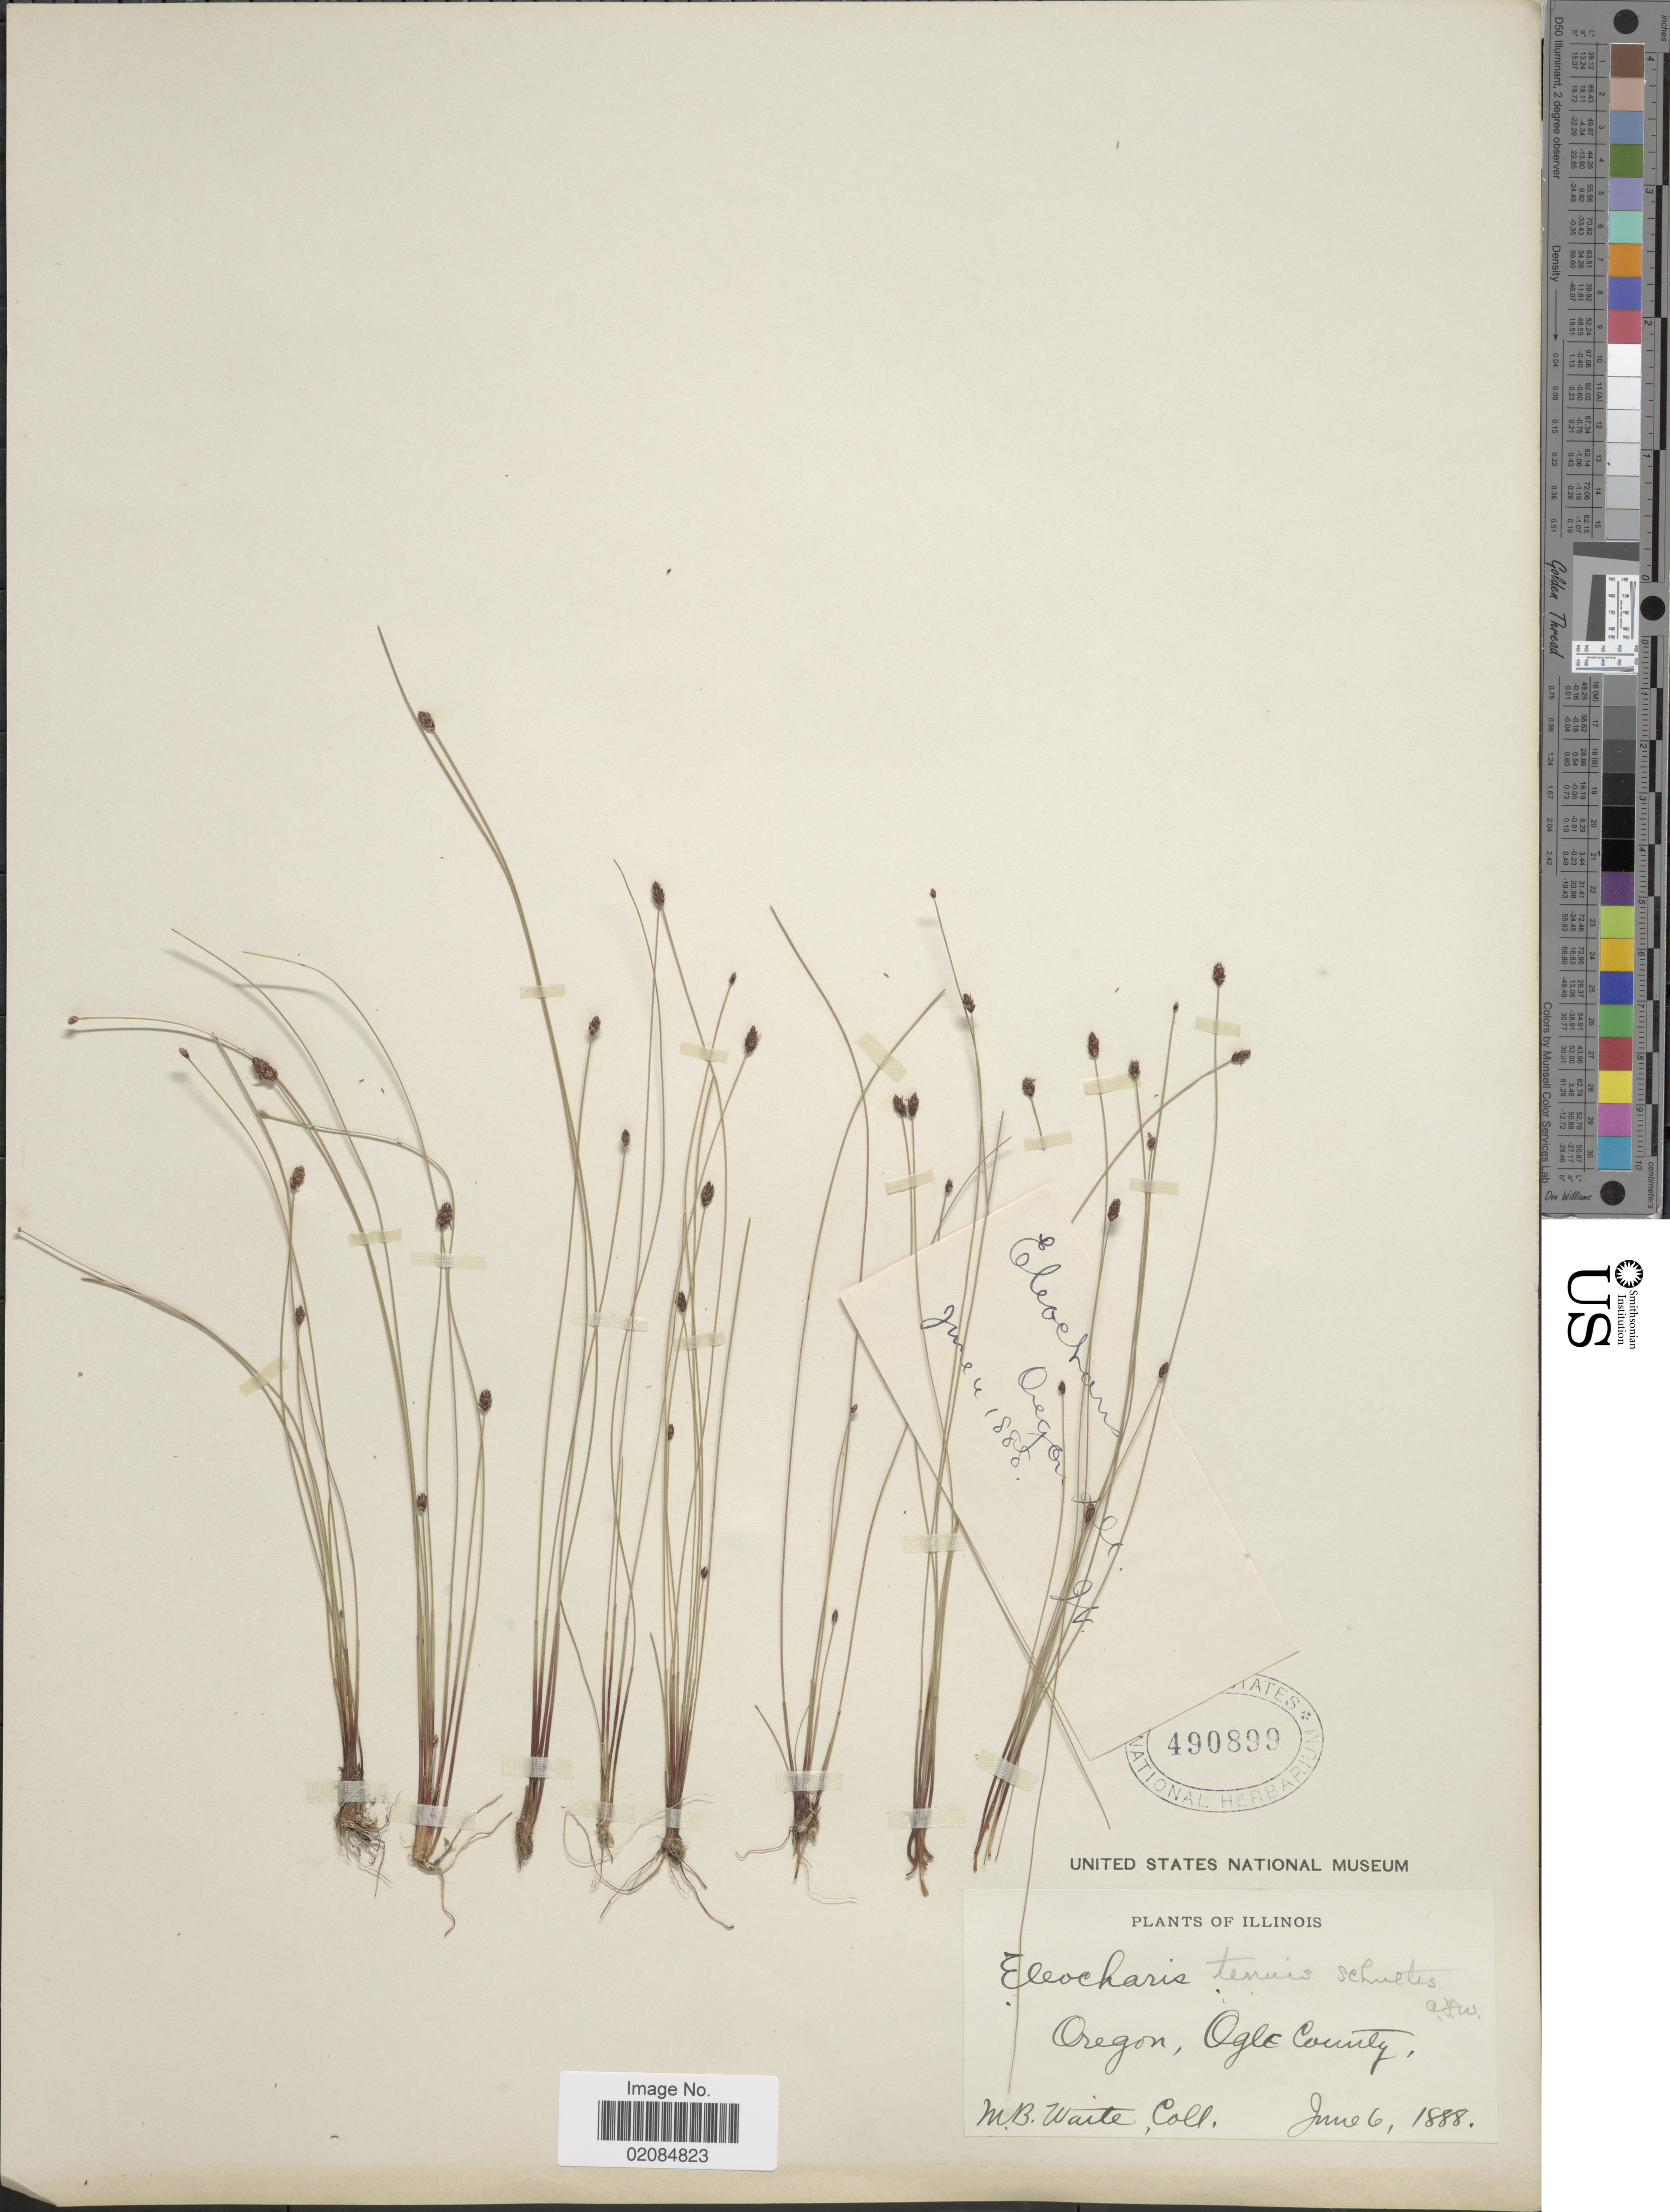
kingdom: Plantae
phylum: Tracheophyta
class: Liliopsida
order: Poales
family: Cyperaceae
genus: Eleocharis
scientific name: Eleocharis tenuis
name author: (Willd.) Schult.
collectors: M. B. Waite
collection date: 1888-06-06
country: United States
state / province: Illinois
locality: Oregon, Ogle County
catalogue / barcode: US 490899